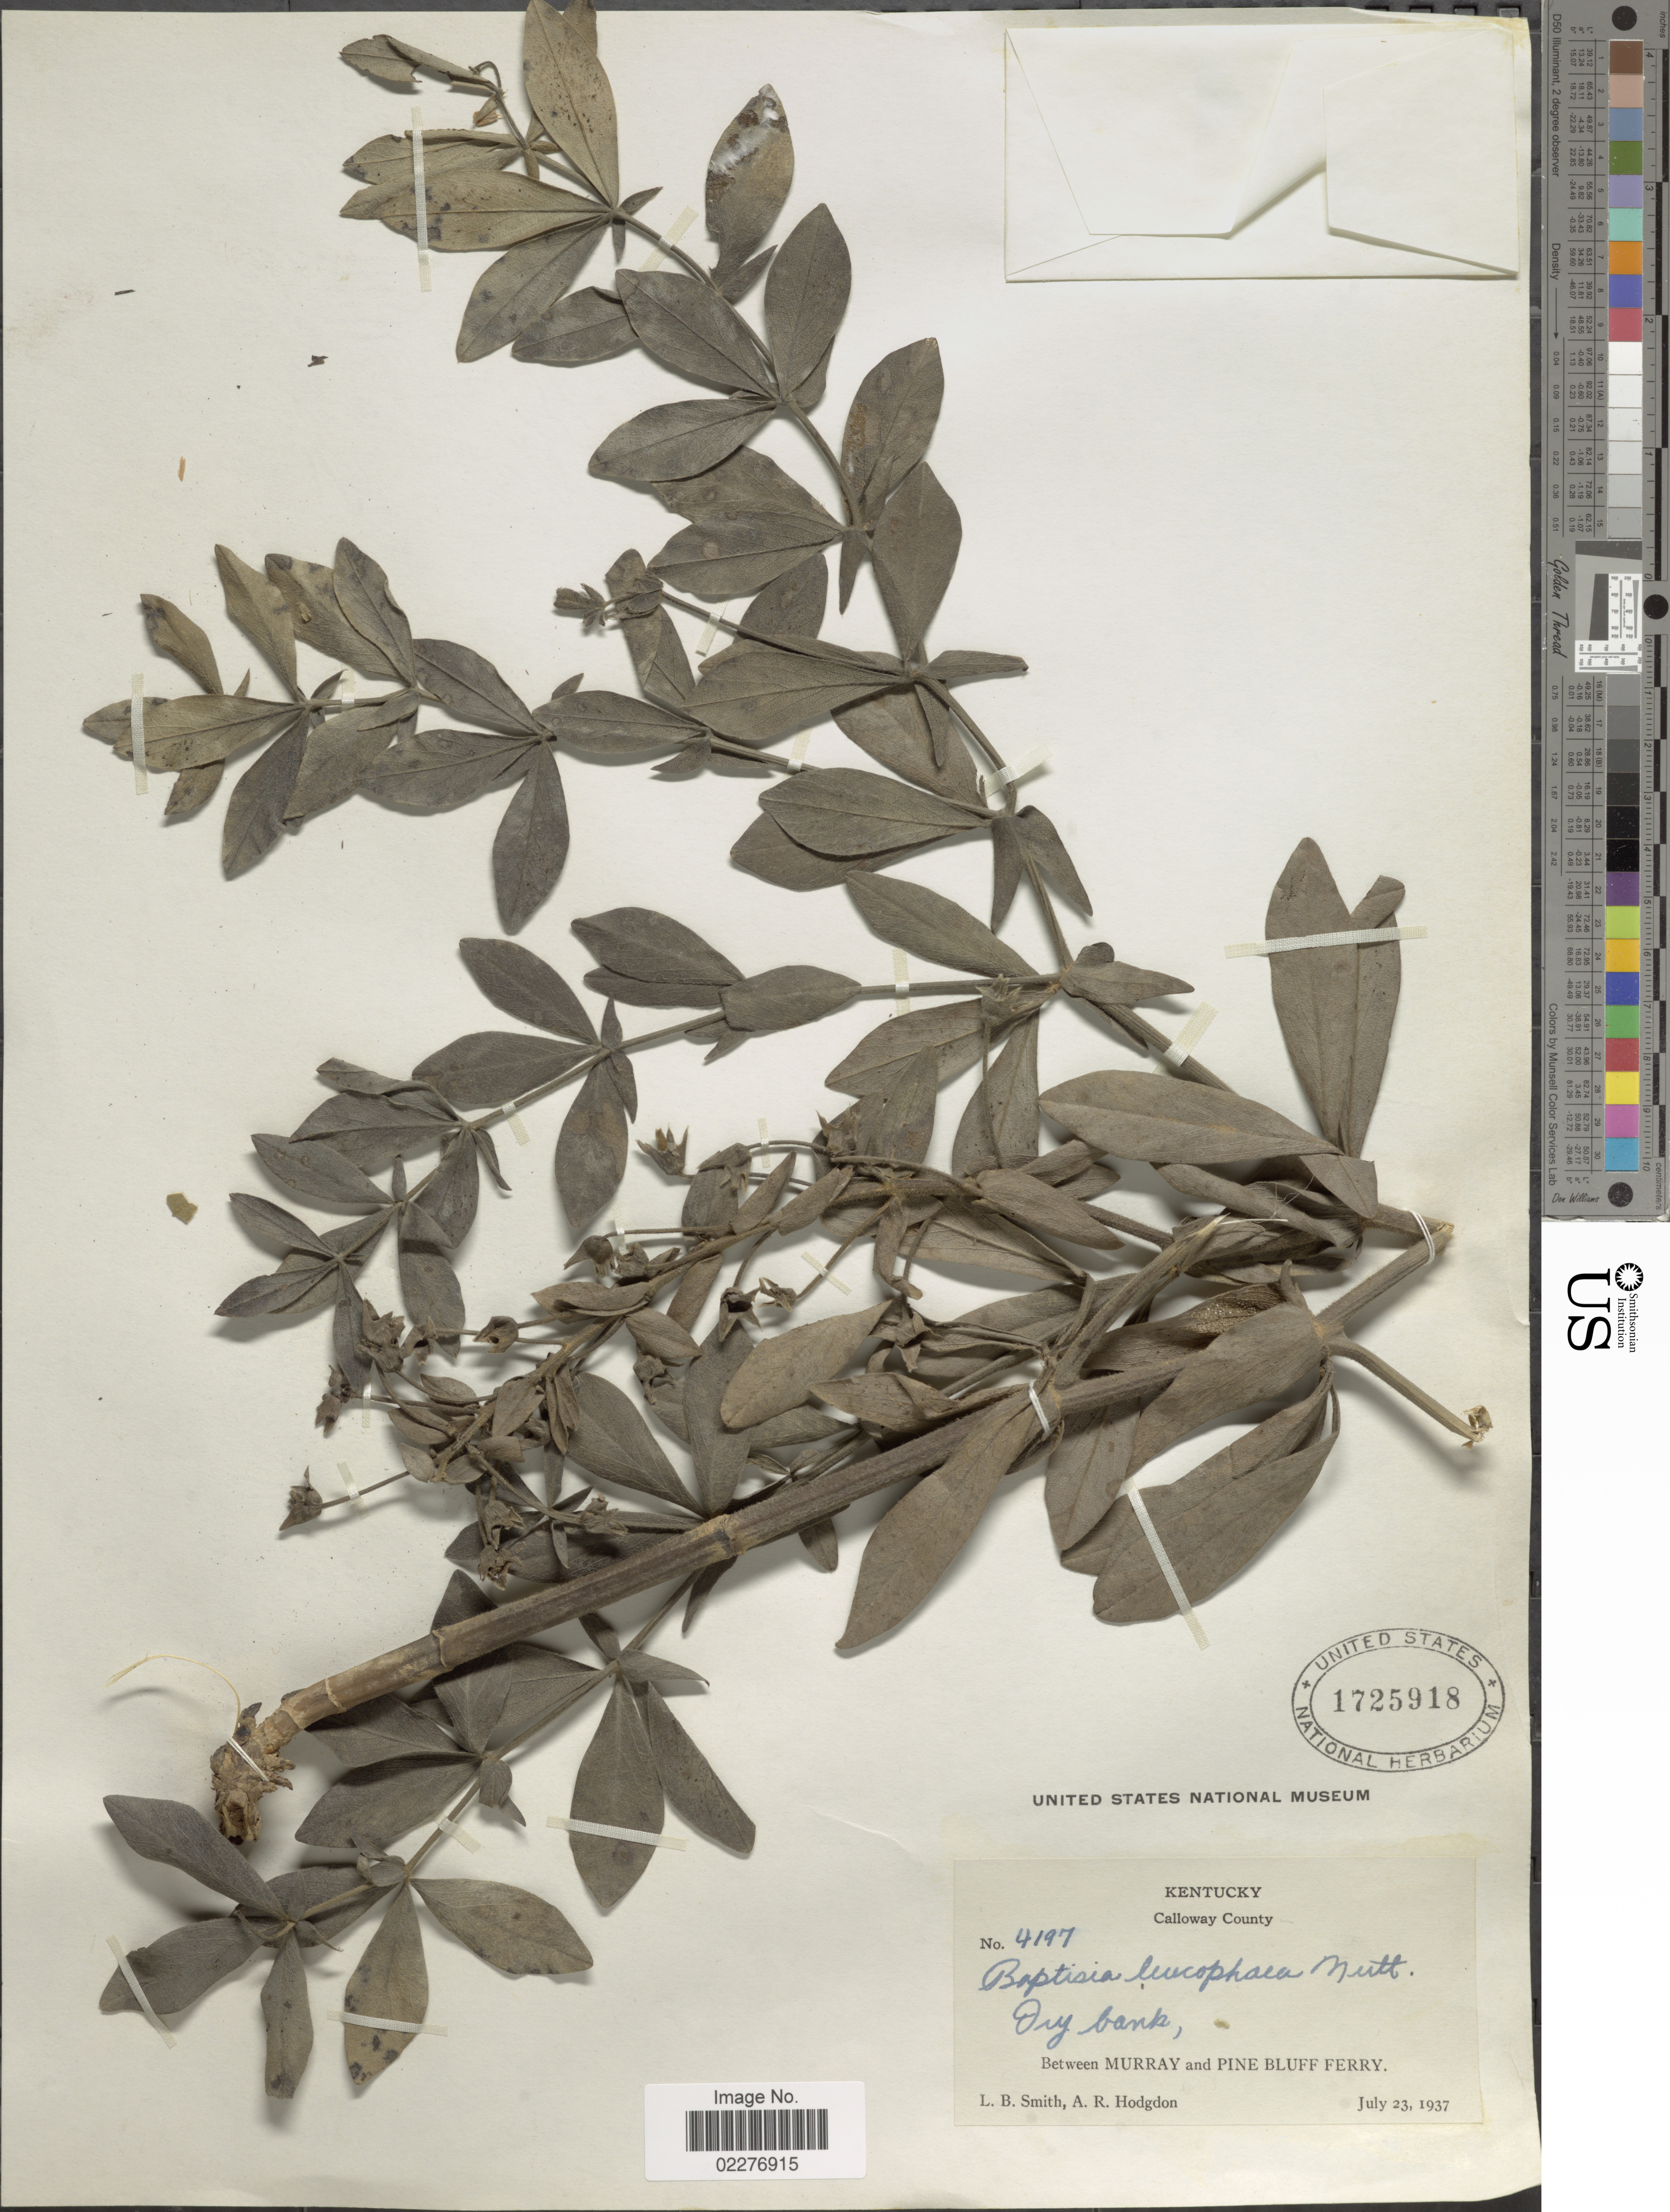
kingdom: Plantae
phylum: Tracheophyta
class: Magnoliopsida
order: Fabales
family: Fabaceae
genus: Baptisia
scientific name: Baptisia leucophaea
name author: Nutt.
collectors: L. Smith & A. R. Hodgdon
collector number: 4197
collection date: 1937-07-23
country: United States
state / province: Kentucky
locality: Dry bank, Between Murray and Pine Bluff Ferry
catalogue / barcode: US 1725918